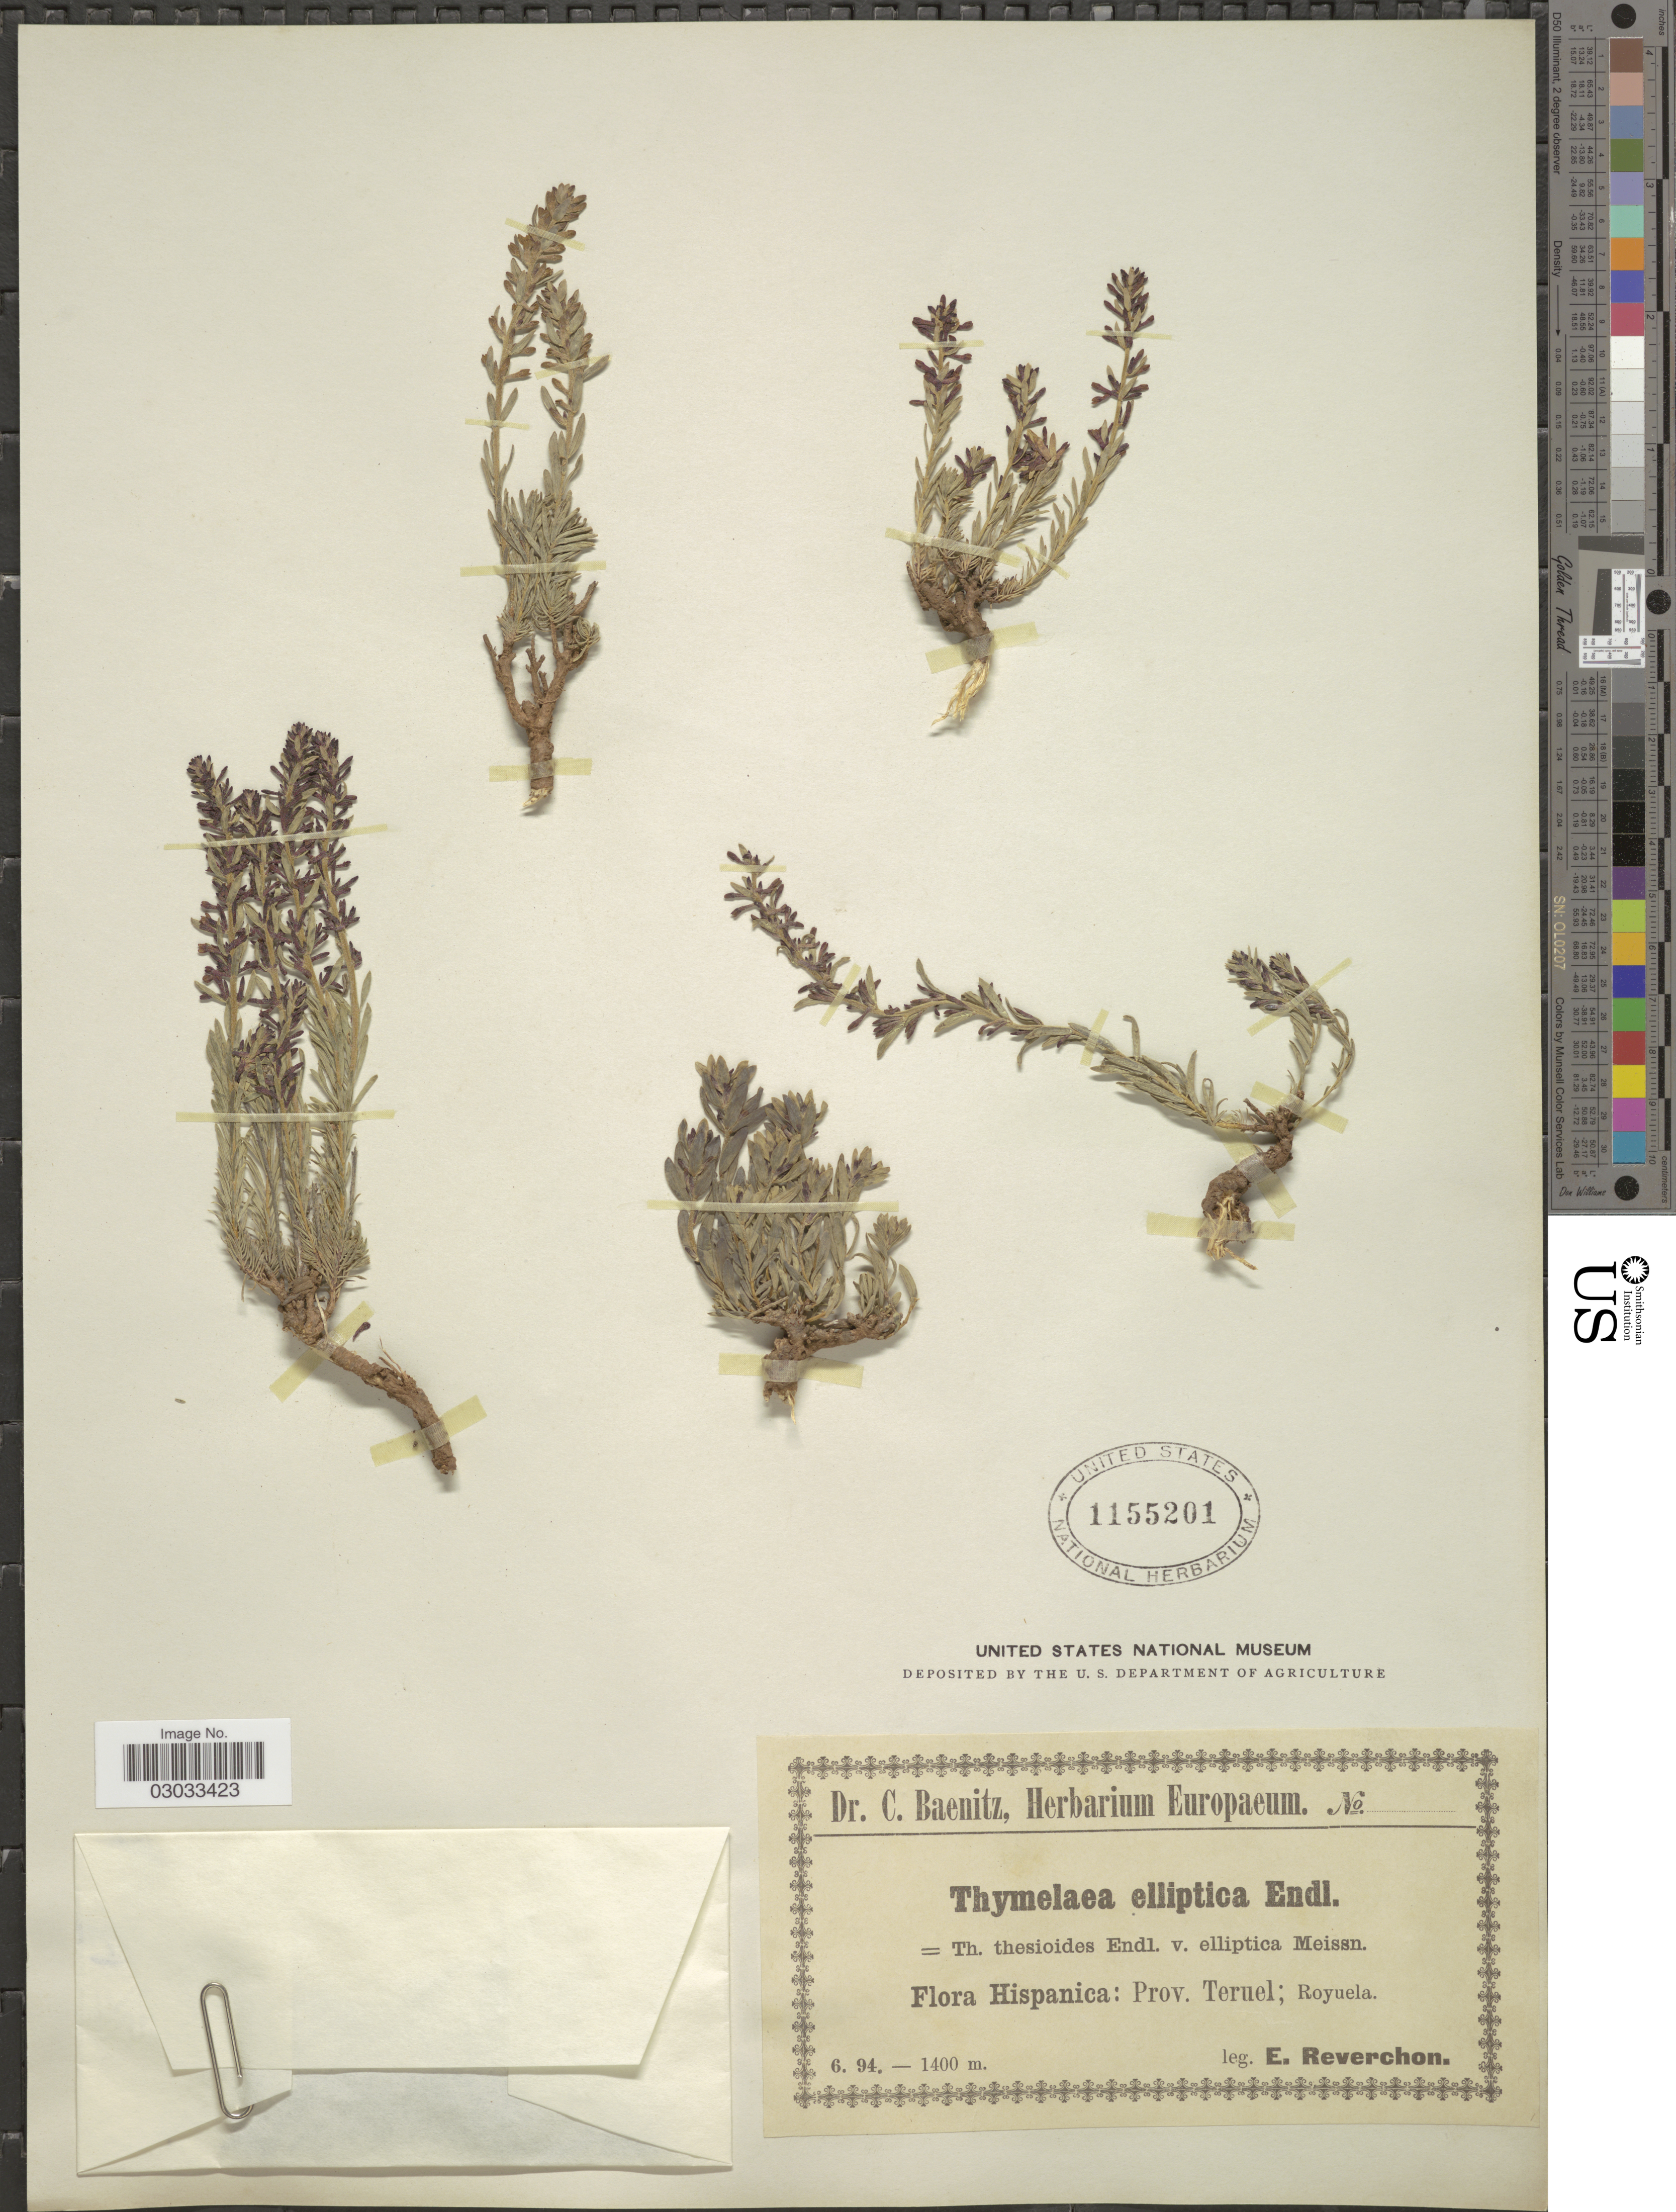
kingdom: Plantae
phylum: Tracheophyta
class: Magnoliopsida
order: Malvales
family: Thymelaeaceae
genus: Thymelaea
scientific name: Thymelaea elliptica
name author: (Boiss.) Endl.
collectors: E. Reverchon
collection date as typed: Transcribed d/m/y: /6/94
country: Spain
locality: Prov. Teruel; Royuela.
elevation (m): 1400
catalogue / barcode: US 1155201